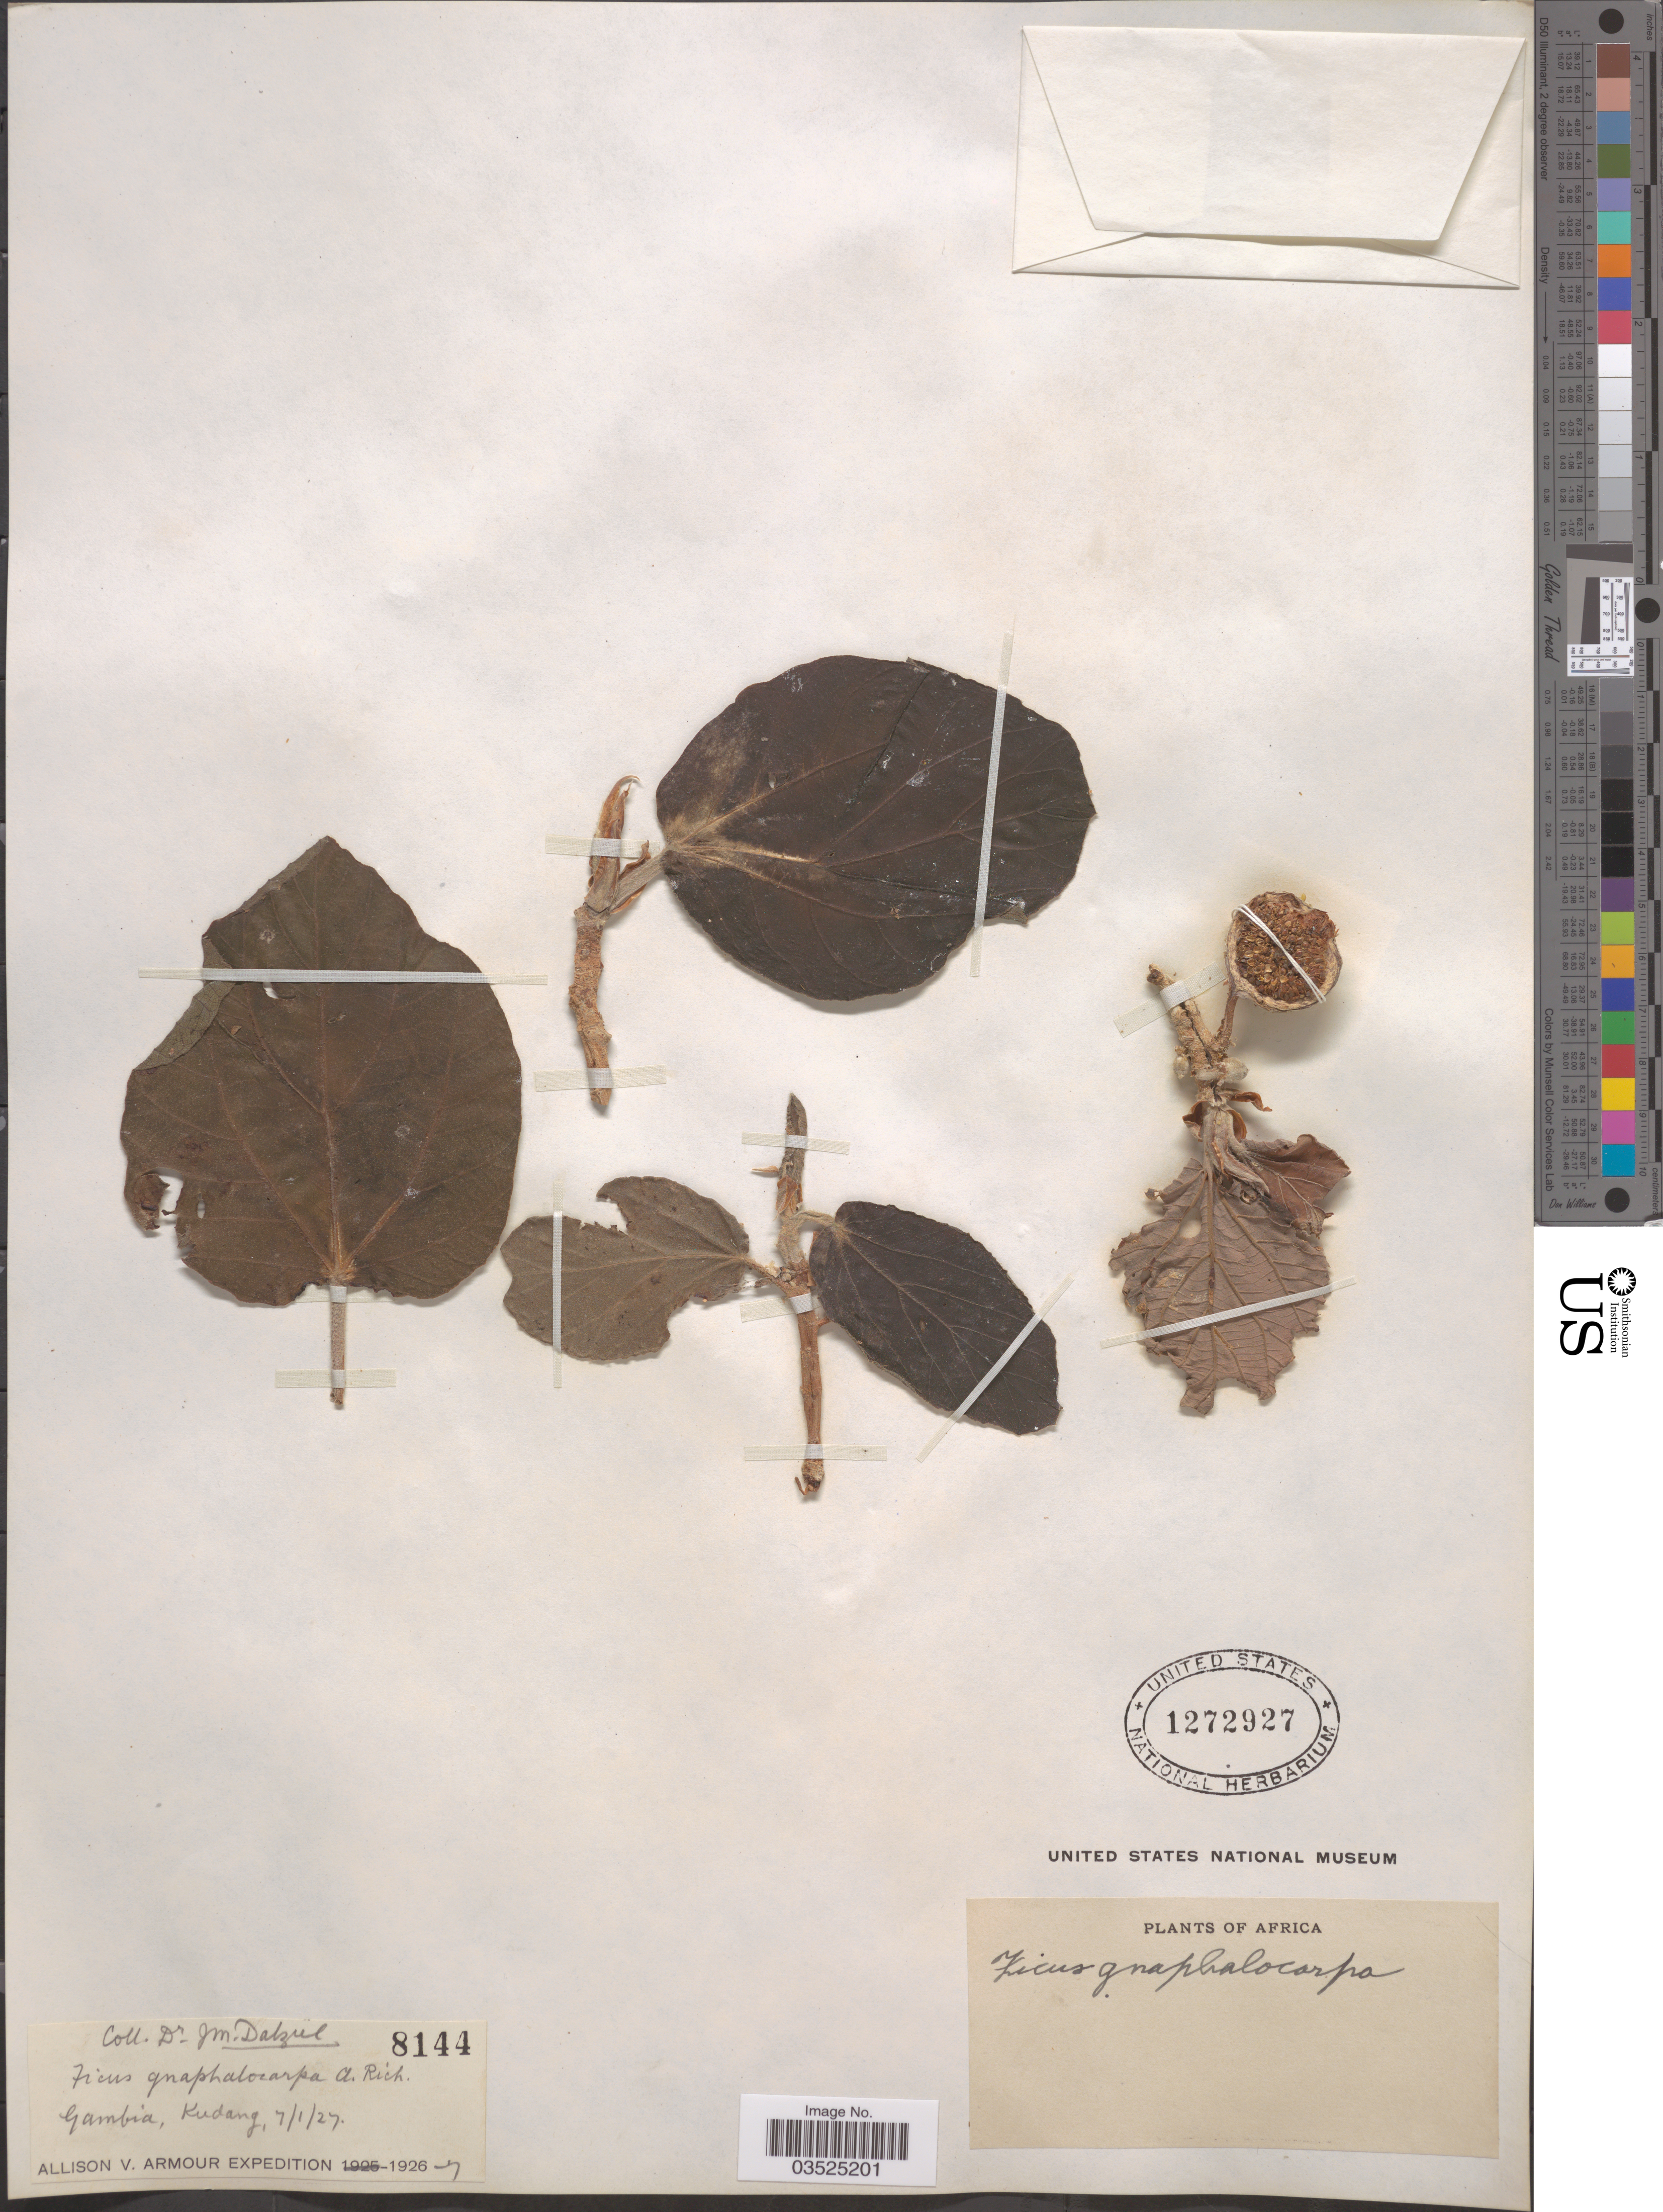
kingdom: Plantae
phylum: Tracheophyta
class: Magnoliopsida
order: Rosales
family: Moraceae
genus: Ficus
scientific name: Ficus gnaphalocarpa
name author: (Miq.) A. Rich.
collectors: J. Dalziel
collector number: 8144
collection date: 1927-01-07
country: Gambia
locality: Kudang.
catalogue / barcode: US 1272927